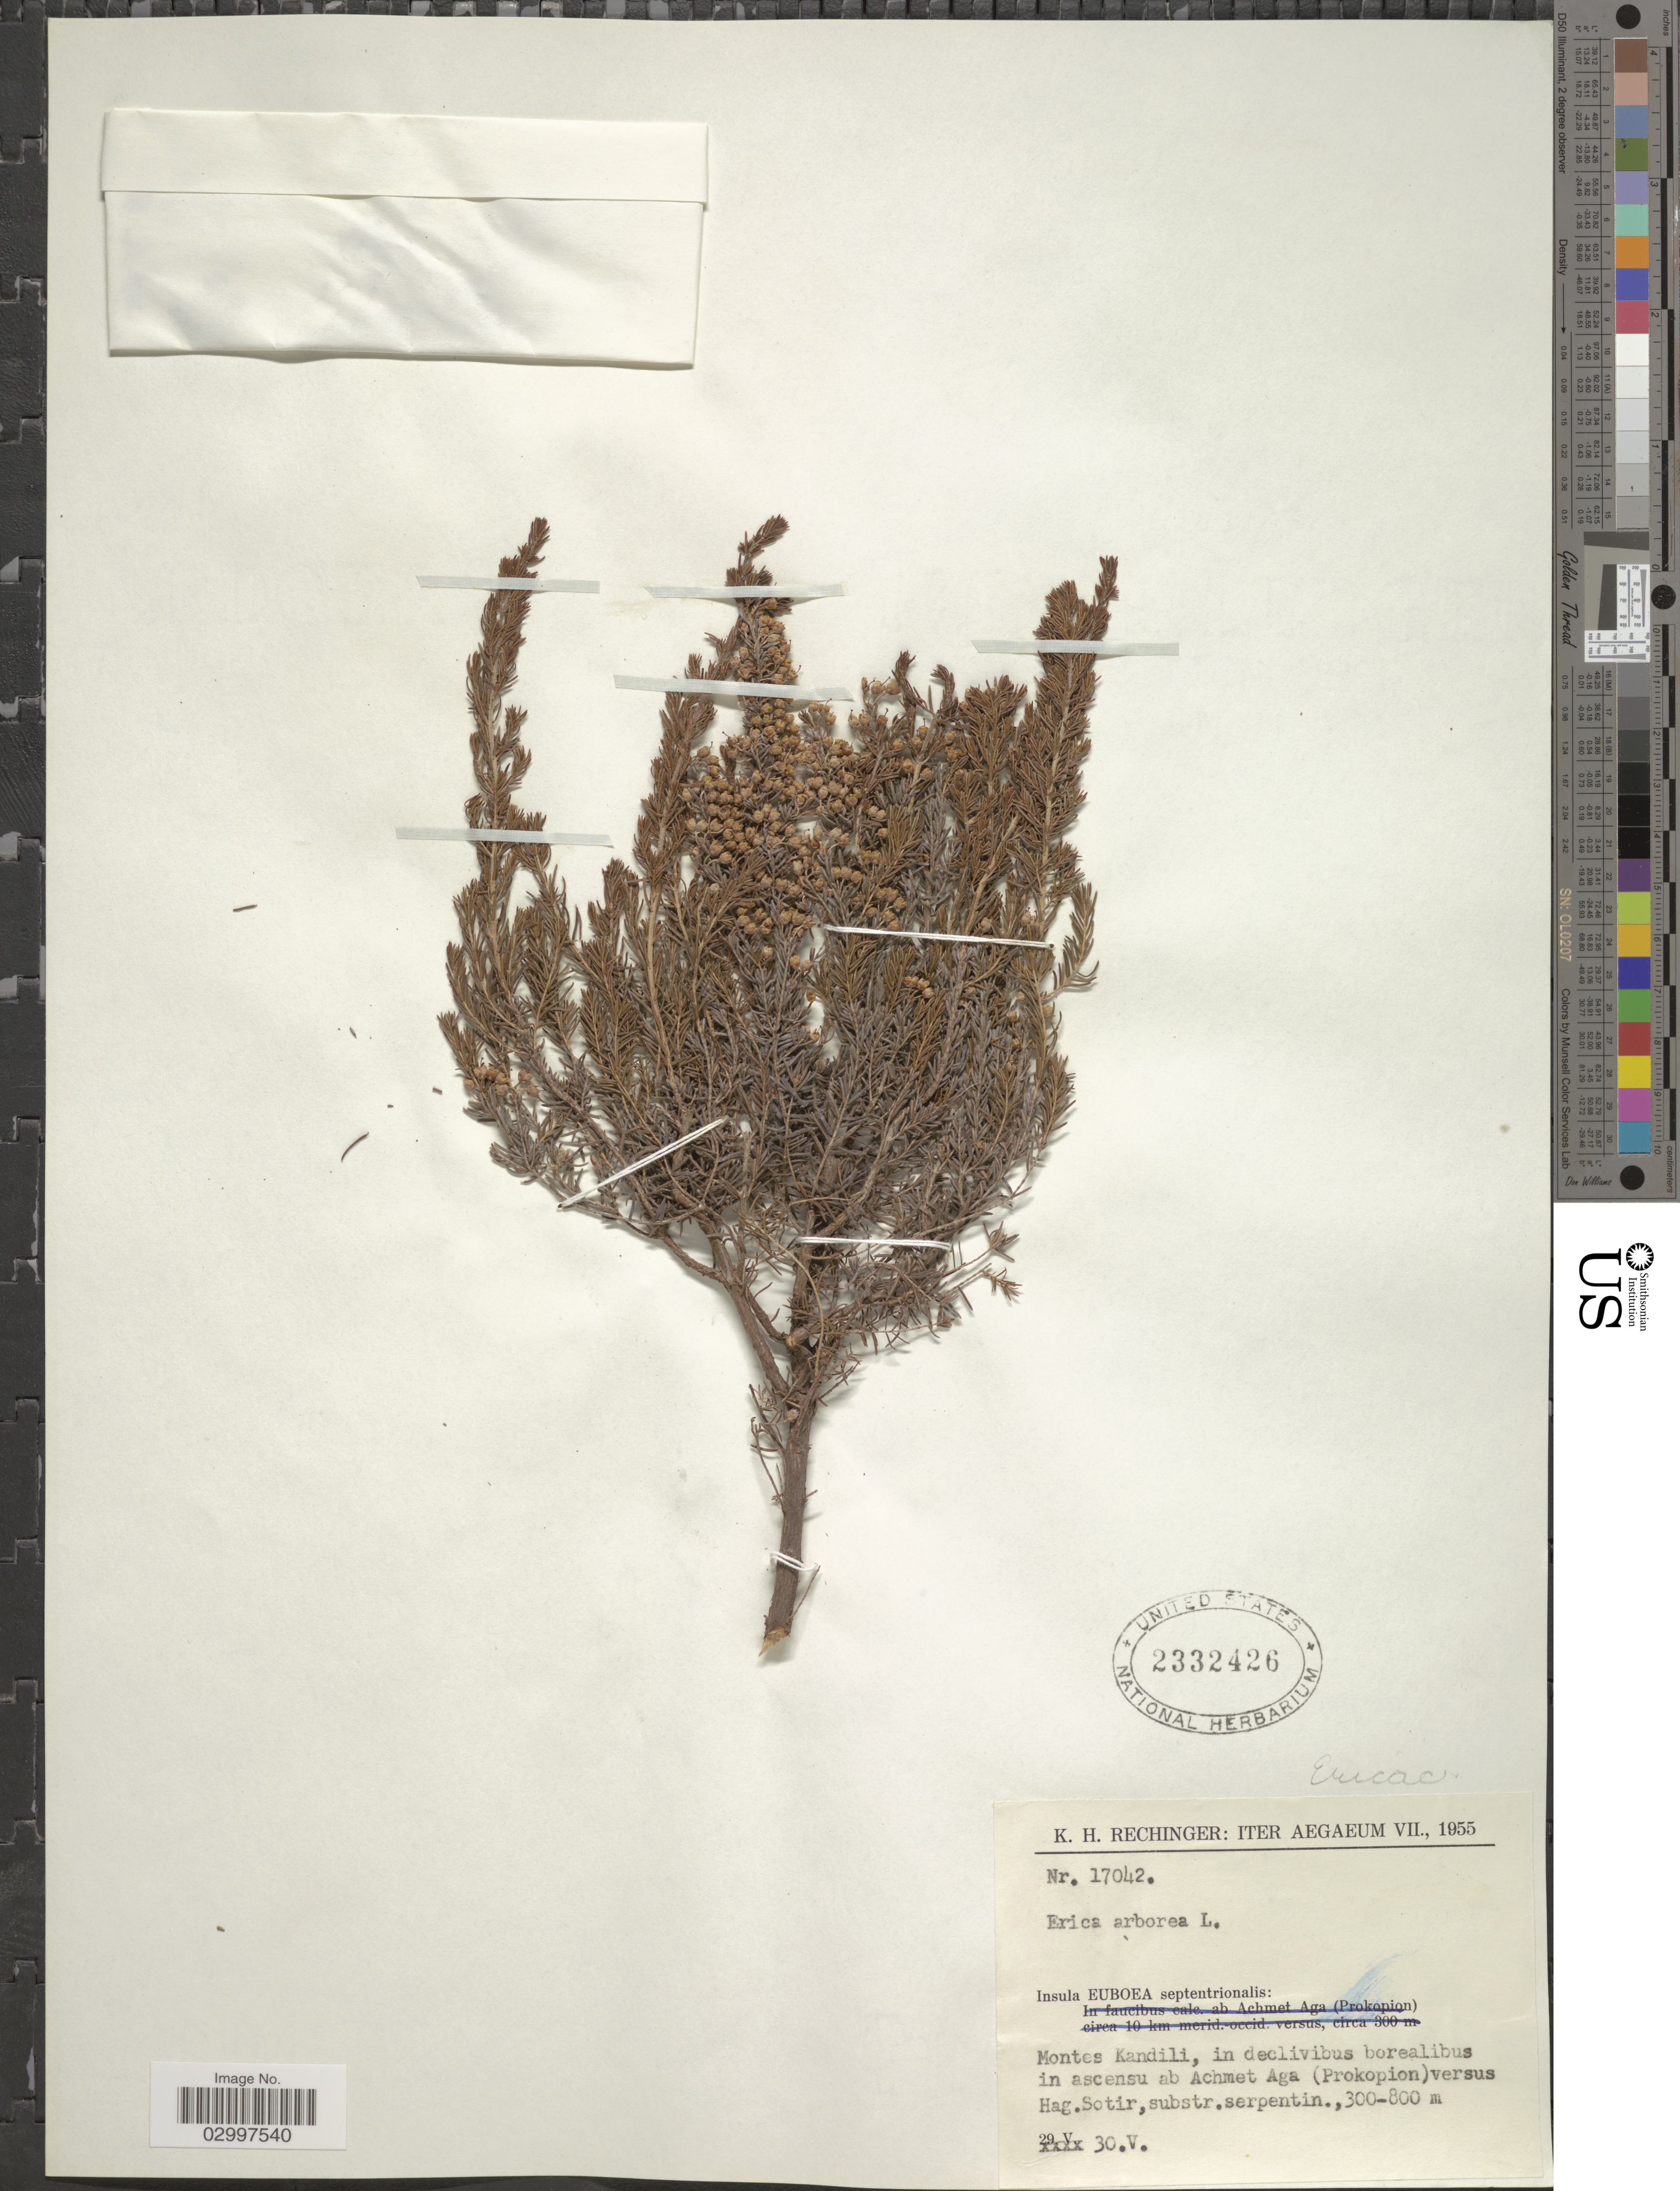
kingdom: Plantae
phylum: Tracheophyta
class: Magnoliopsida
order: Ericales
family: Ericaceae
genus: Erica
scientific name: Erica arborea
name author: L.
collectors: K. H. Rechinger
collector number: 17042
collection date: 1955-05-30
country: Greece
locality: Iter Aegaeum VII. Insula Euboea septentrionalis. Montes Kandili, in declivibus borealibus in ascensu at Achmet Aga (Prokopion) versus Hag. Sotir, substr. serpentin.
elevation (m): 300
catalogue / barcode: US 2332426